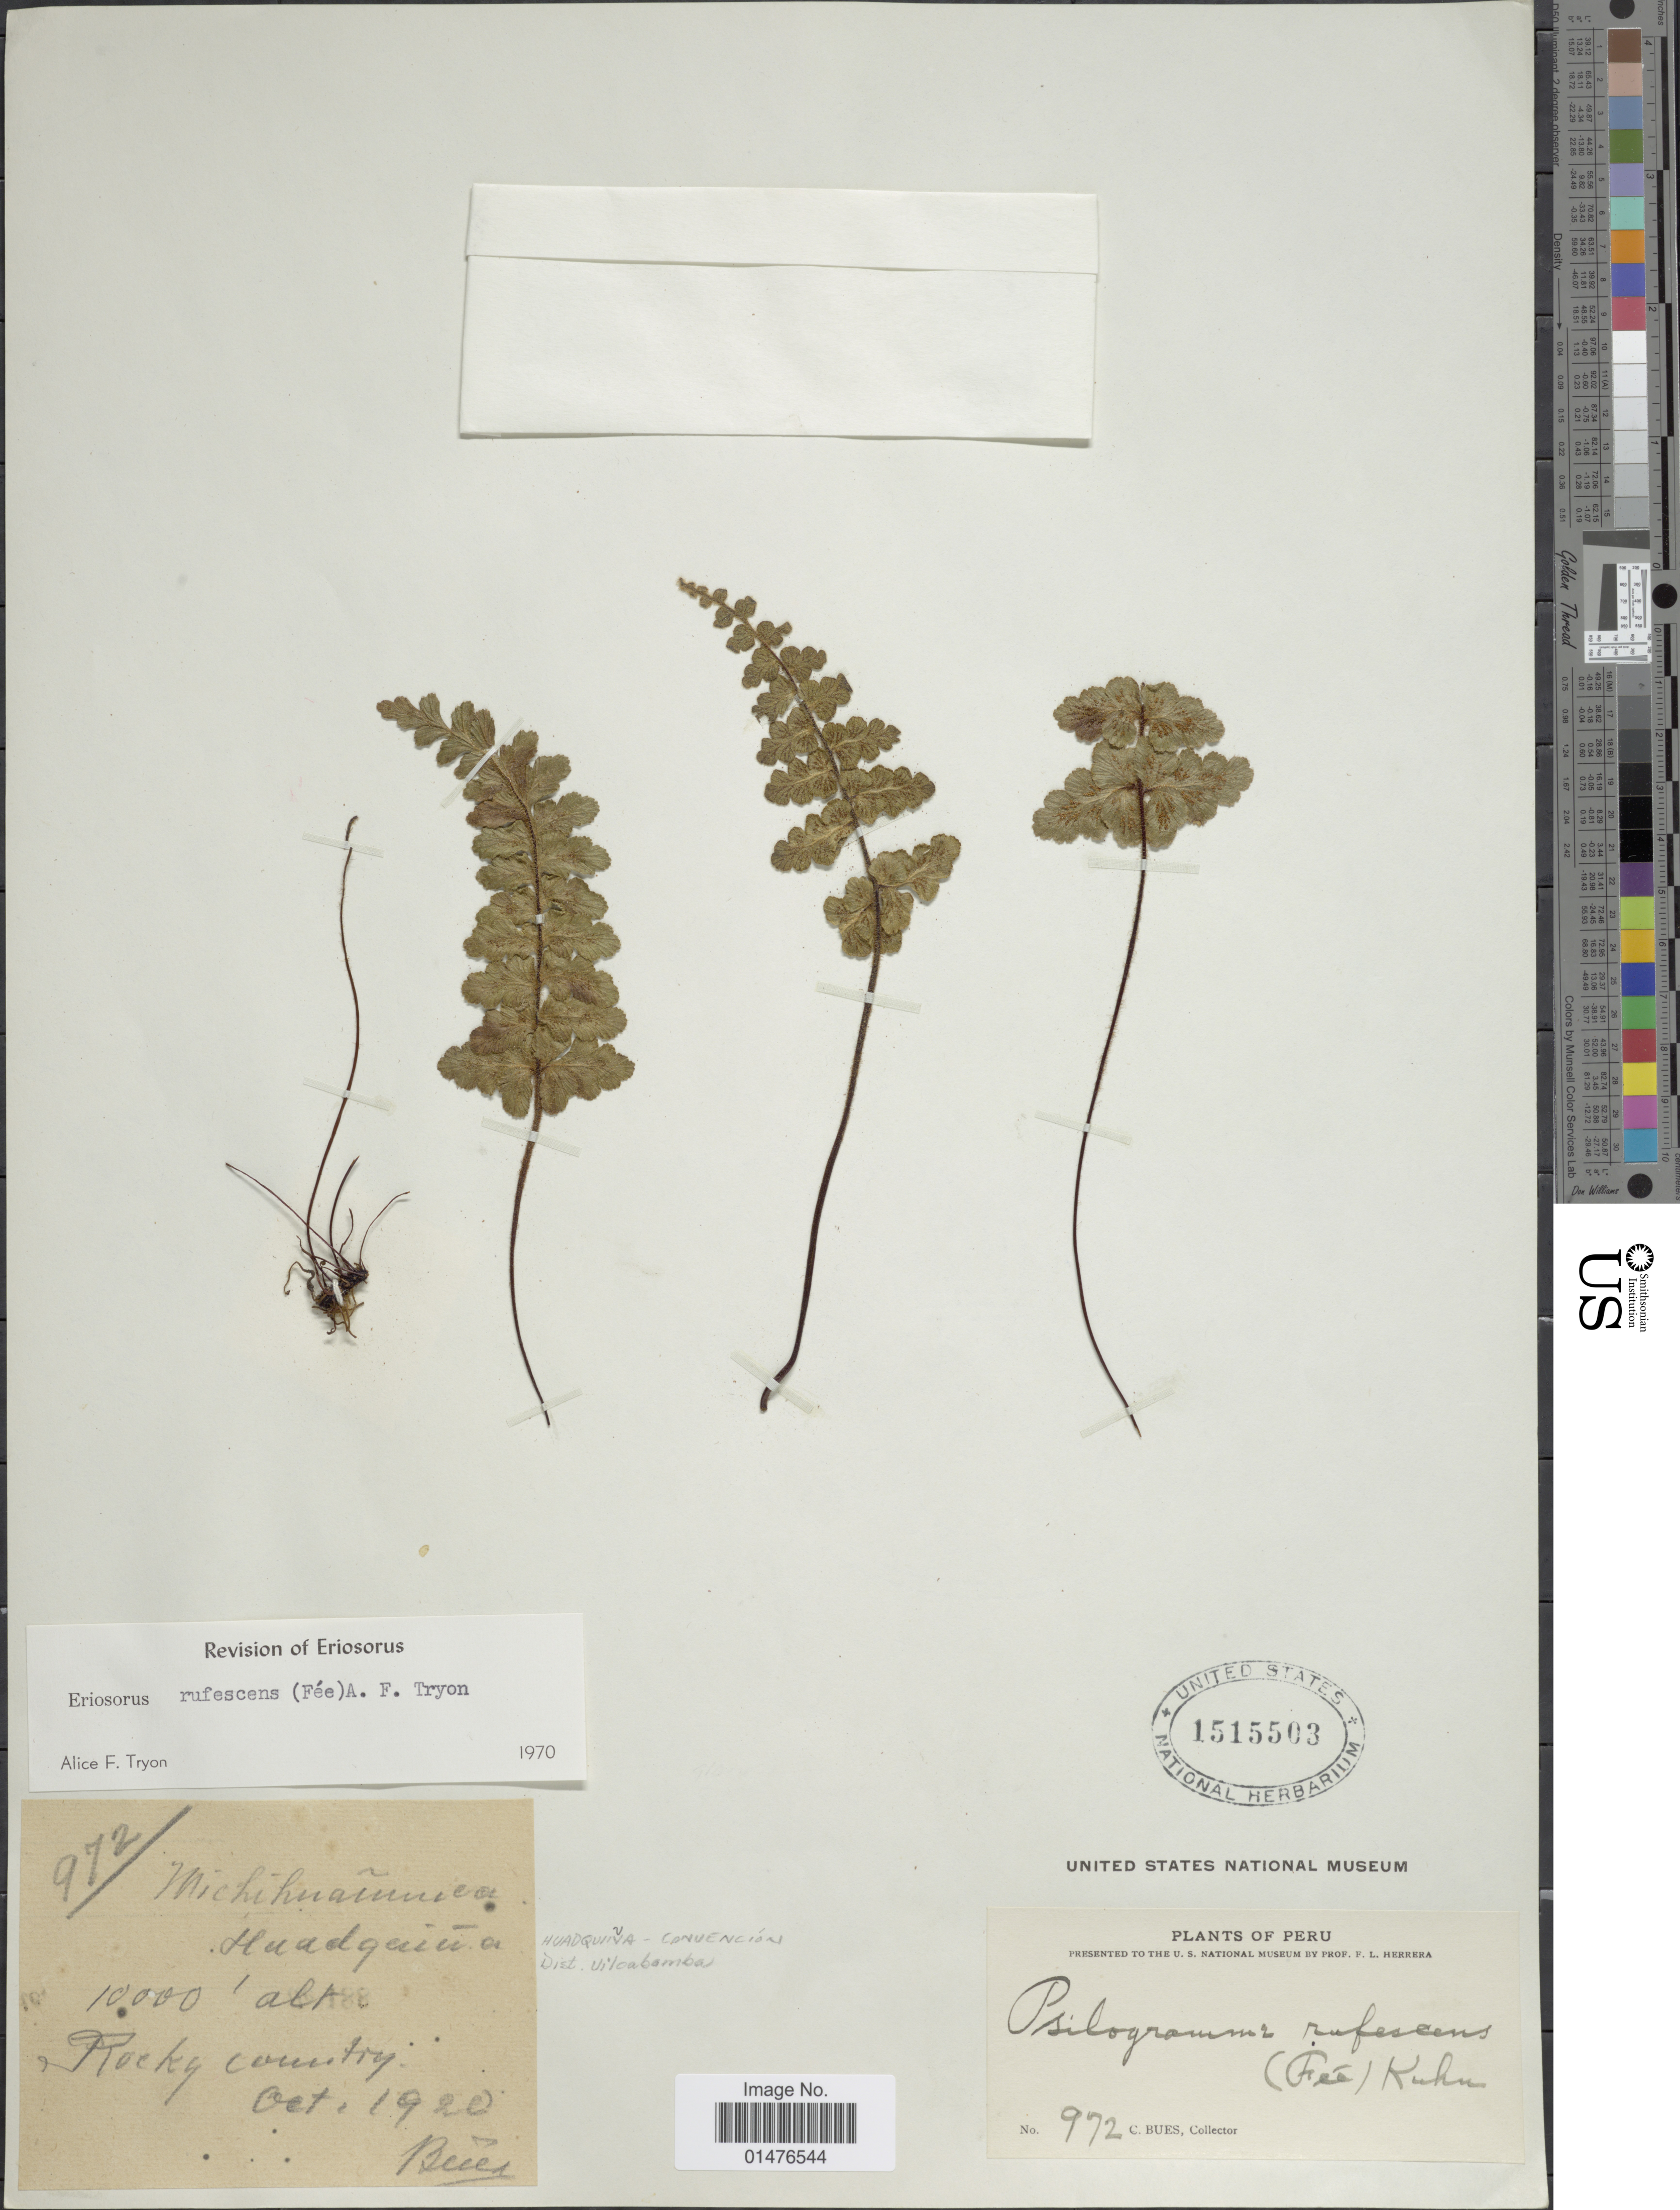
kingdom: Plantae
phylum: Tracheophyta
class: Polypodiopsida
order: Polypodiales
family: Pteridaceae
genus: Jamesonia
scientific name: Jamesonia rufescens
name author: (Fée) Christenh.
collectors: C. Bues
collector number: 972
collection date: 1920-10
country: Peru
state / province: Cusco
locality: Michihuanunca, Huadquiña, Rocky Country.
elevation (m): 3048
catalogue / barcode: US 1515503